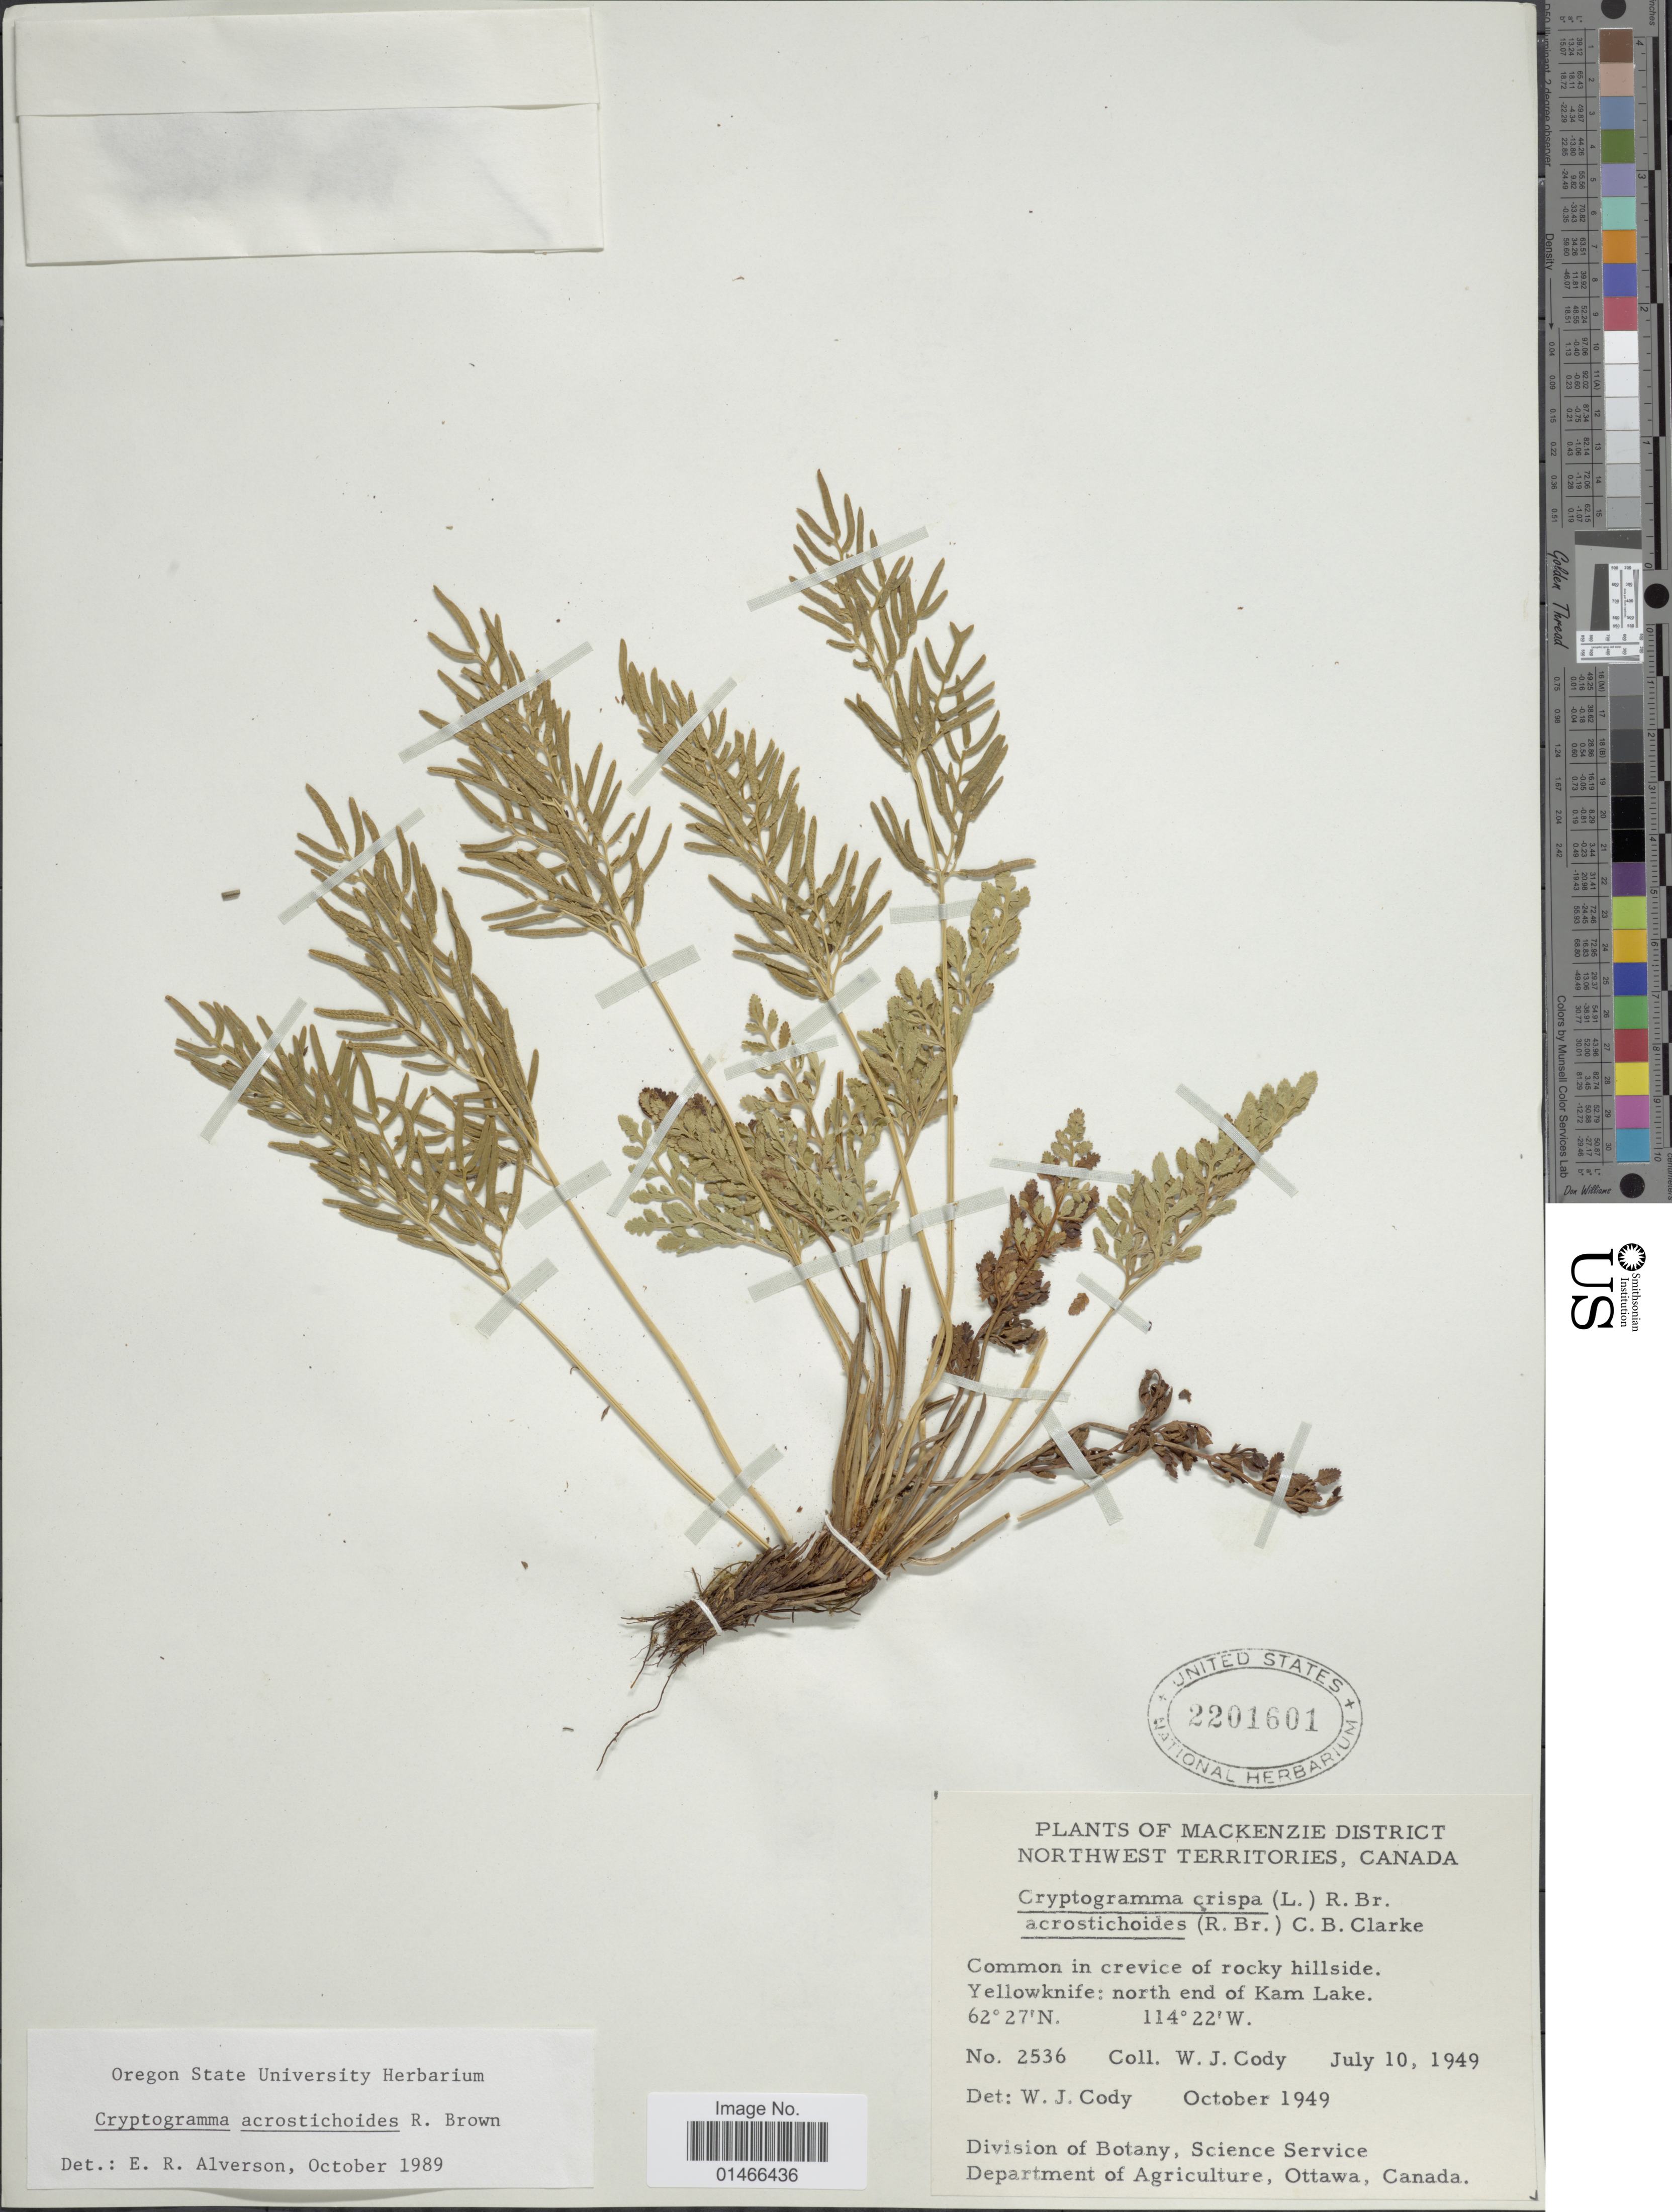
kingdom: Plantae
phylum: Tracheophyta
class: Polypodiopsida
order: Polypodiales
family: Pteridaceae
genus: Cryptogramma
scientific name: Cryptogramma acrostichoides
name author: R. Br.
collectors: W. Cody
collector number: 2536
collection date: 1949-07-10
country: Canada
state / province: Northwest Territories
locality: Mackenzie District. Yellowknife: north end of Kam Lake.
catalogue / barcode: US 2201601